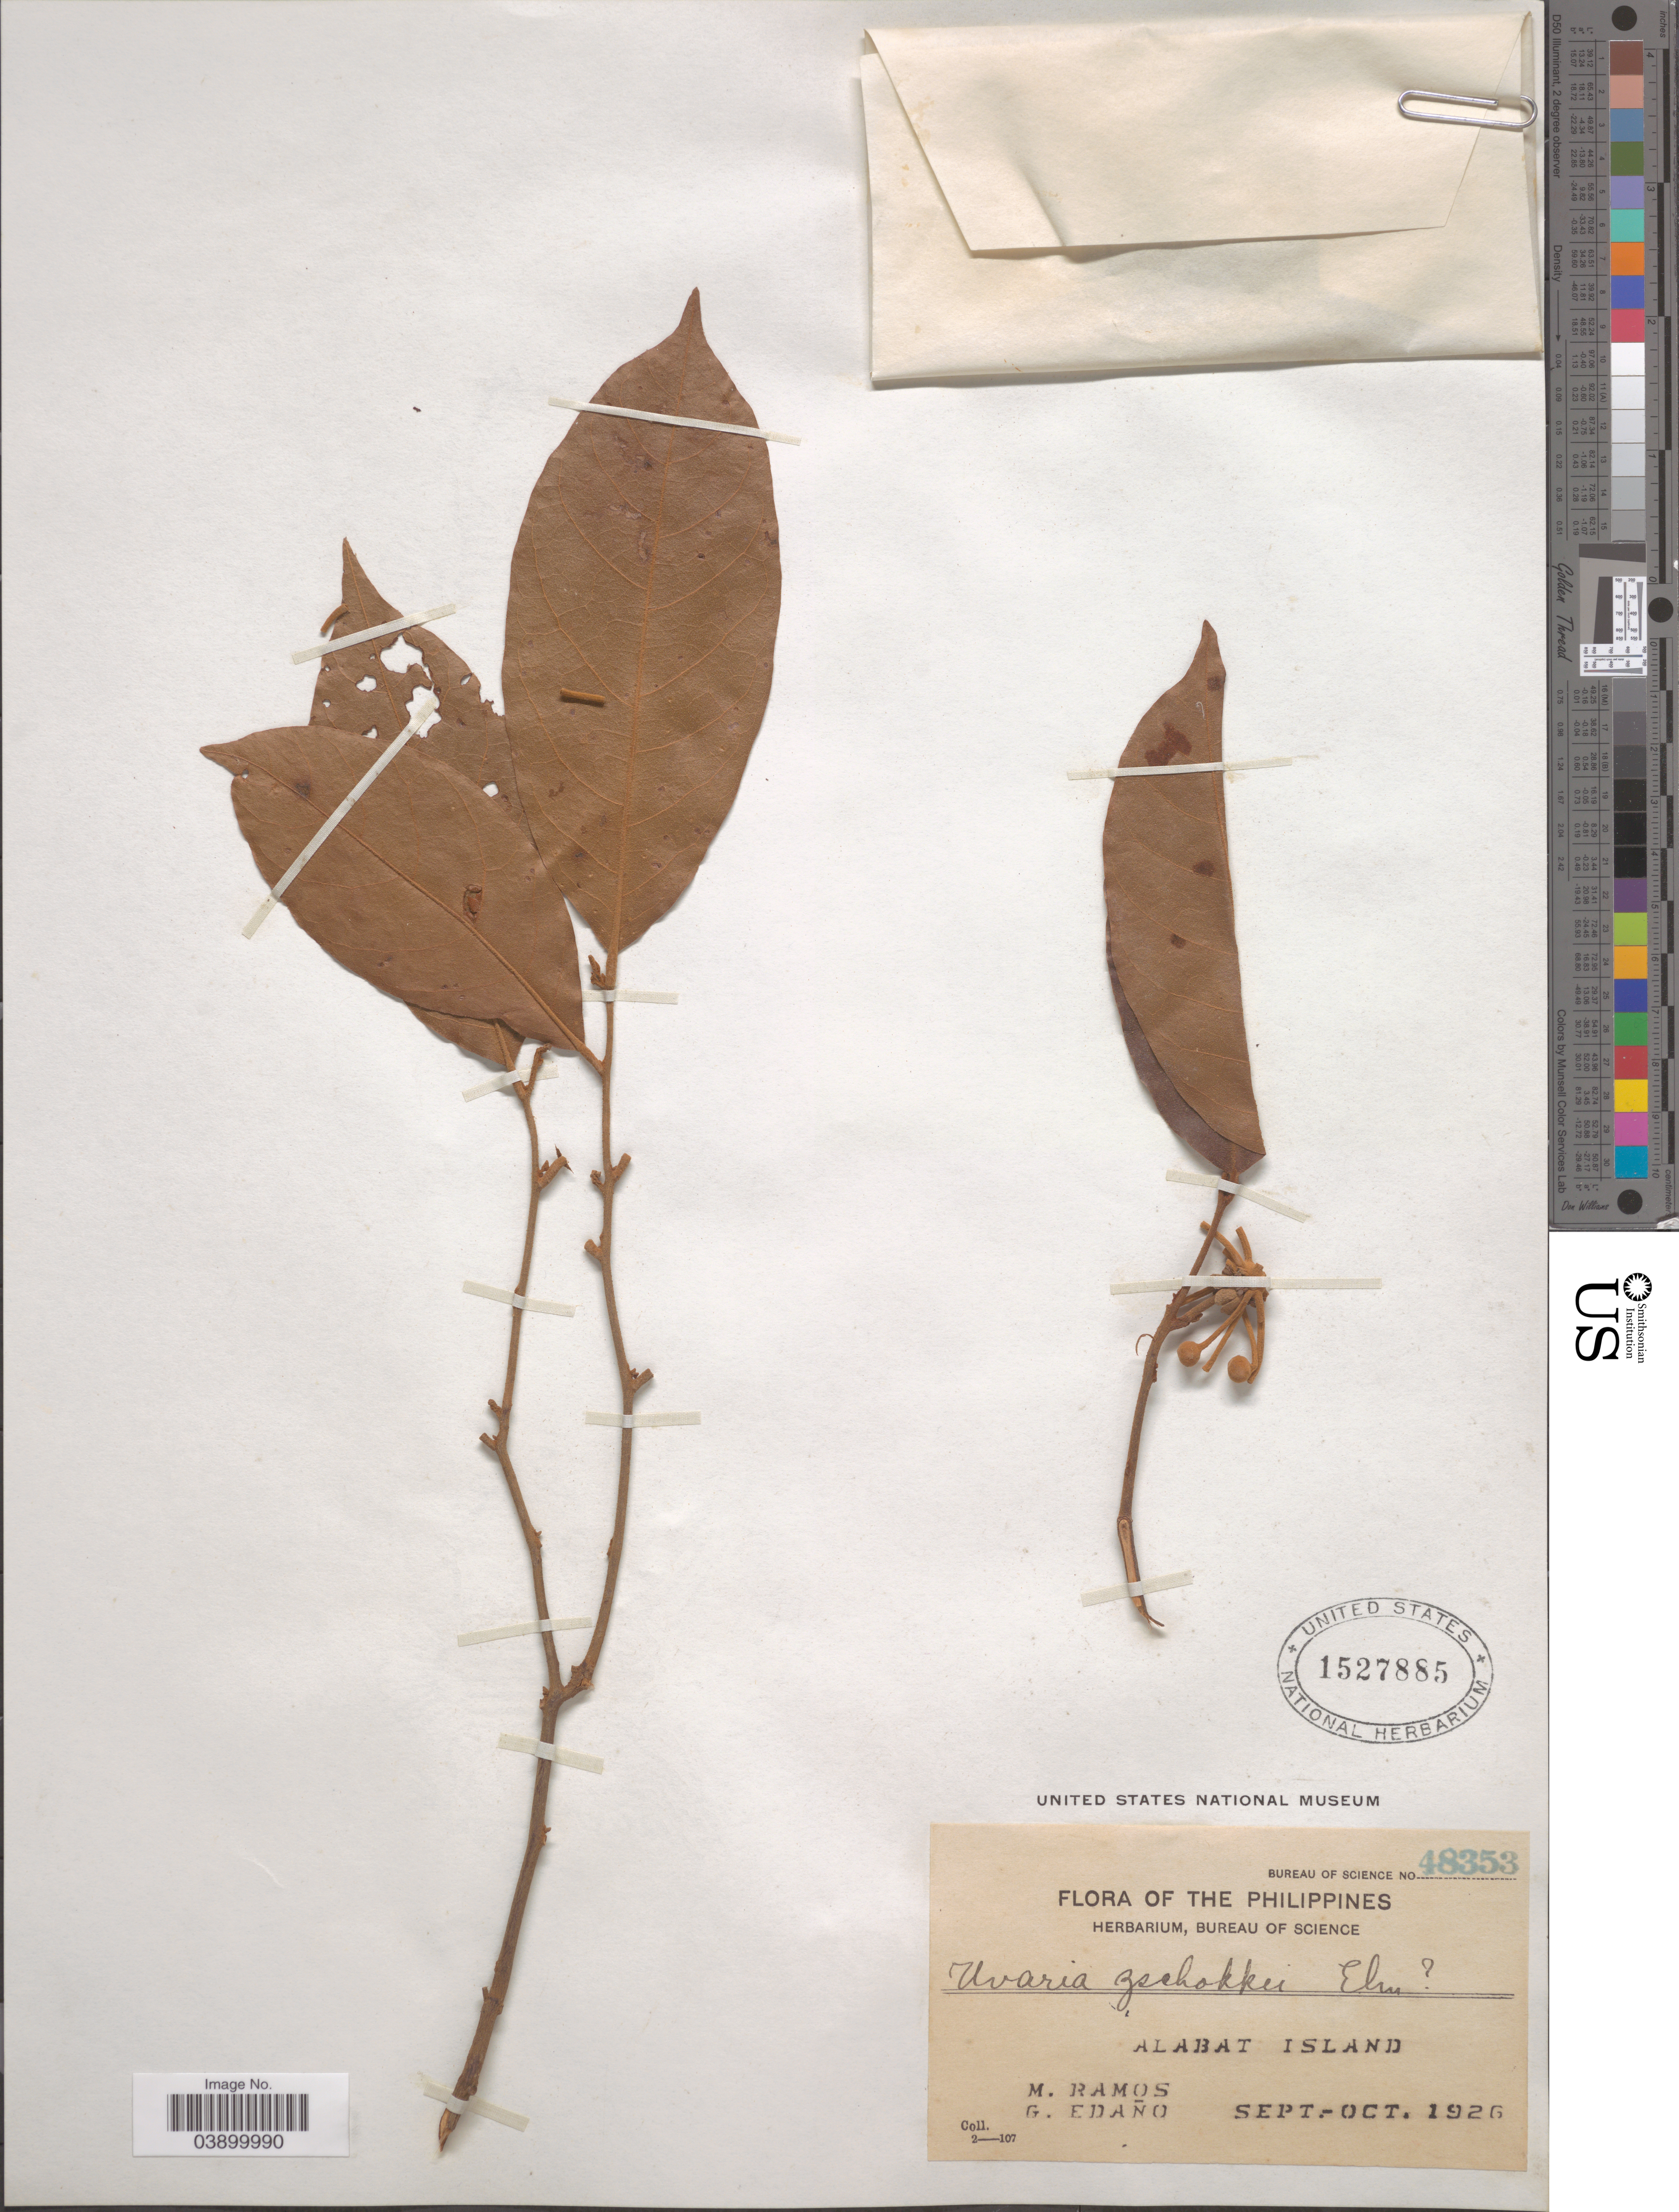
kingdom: Plantae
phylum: Tracheophyta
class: Magnoliopsida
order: Magnoliales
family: Annonaceae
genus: Uvaria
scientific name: Uvaria zschokkei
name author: Elmer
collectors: M. Ramos & G. Edaño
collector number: Bureau of Science 48353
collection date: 1926-09/1926-10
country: Philippines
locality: Alabat Island.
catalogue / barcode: US 1527885